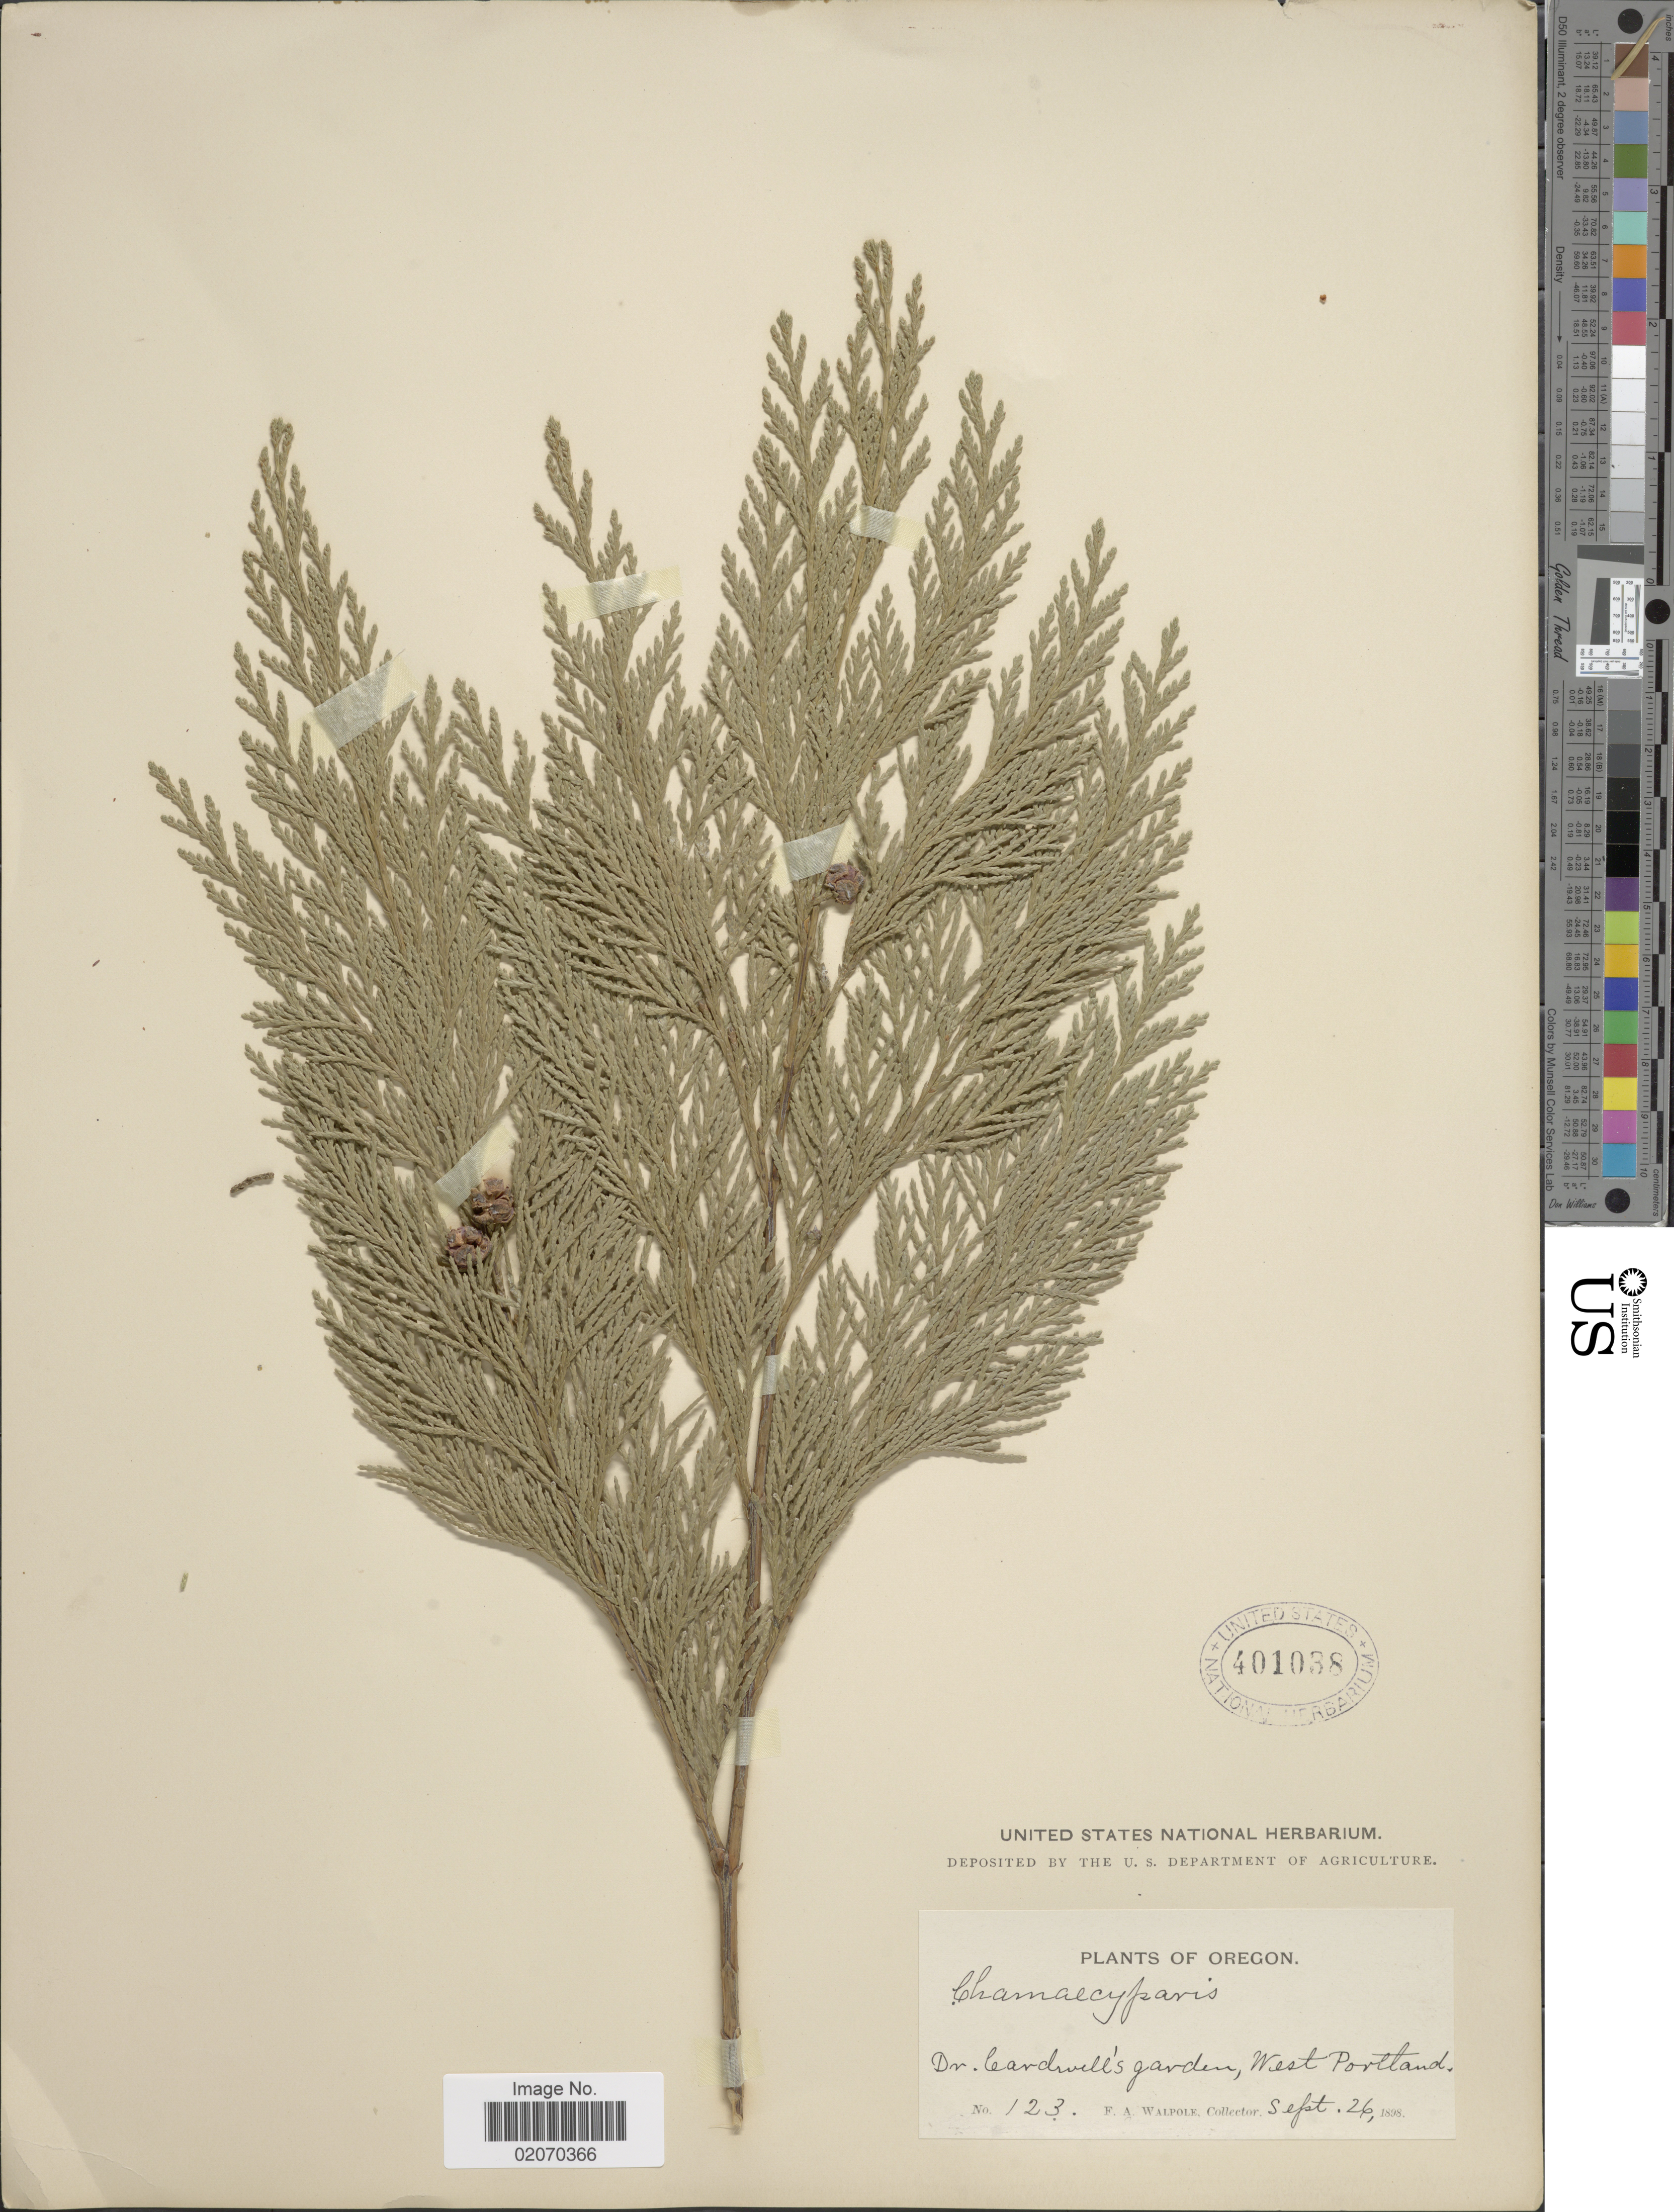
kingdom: Plantae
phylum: Tracheophyta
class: Pinopsida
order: Pinales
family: Cupressaceae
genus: Chamaecyparis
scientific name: Chamaecyparis sp.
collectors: F. Walpole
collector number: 123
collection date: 1898-09-26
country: United States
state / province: Oregon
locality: Dr. Cardwell's garden, West Portland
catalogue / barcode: US 401038